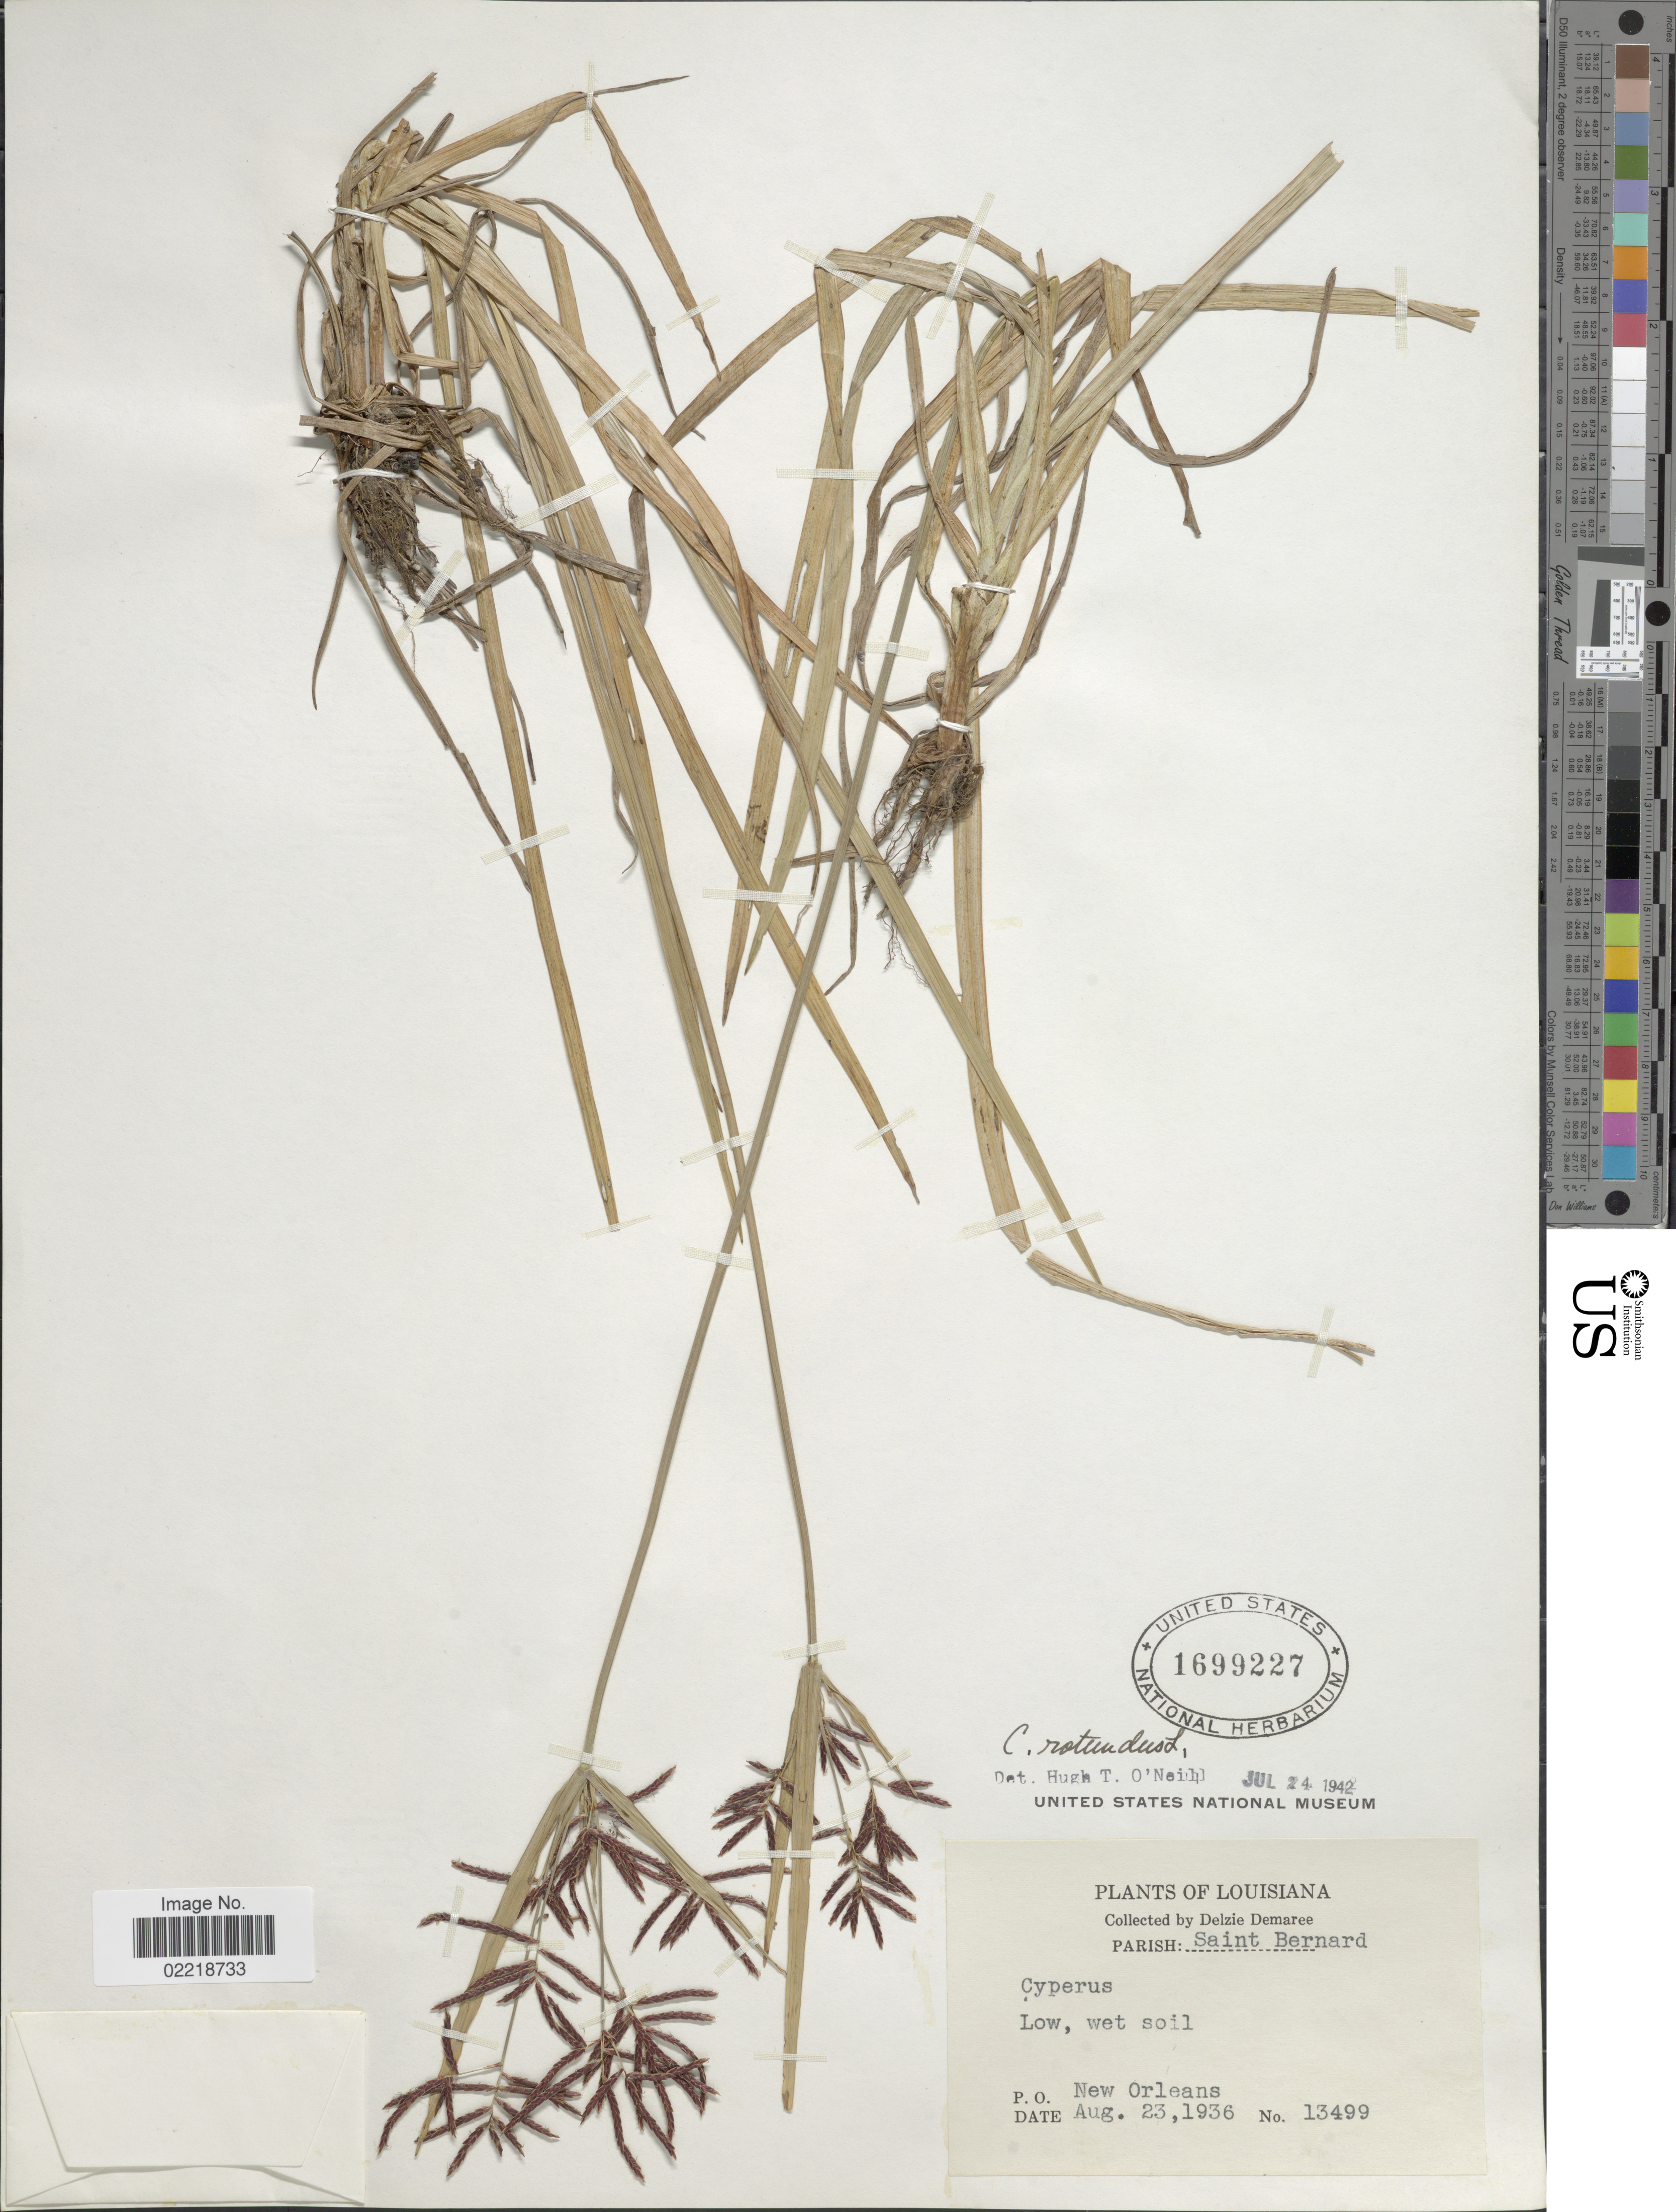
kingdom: Plantae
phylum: Tracheophyta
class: Liliopsida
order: Poales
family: Cyperaceae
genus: Cyperus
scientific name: Cyperus rotundus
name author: L.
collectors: D. Demaree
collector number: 13499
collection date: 1936-08-23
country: United States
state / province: Louisiana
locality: Parish: Saint Bernard. P. O. New Orleans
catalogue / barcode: US 1699227